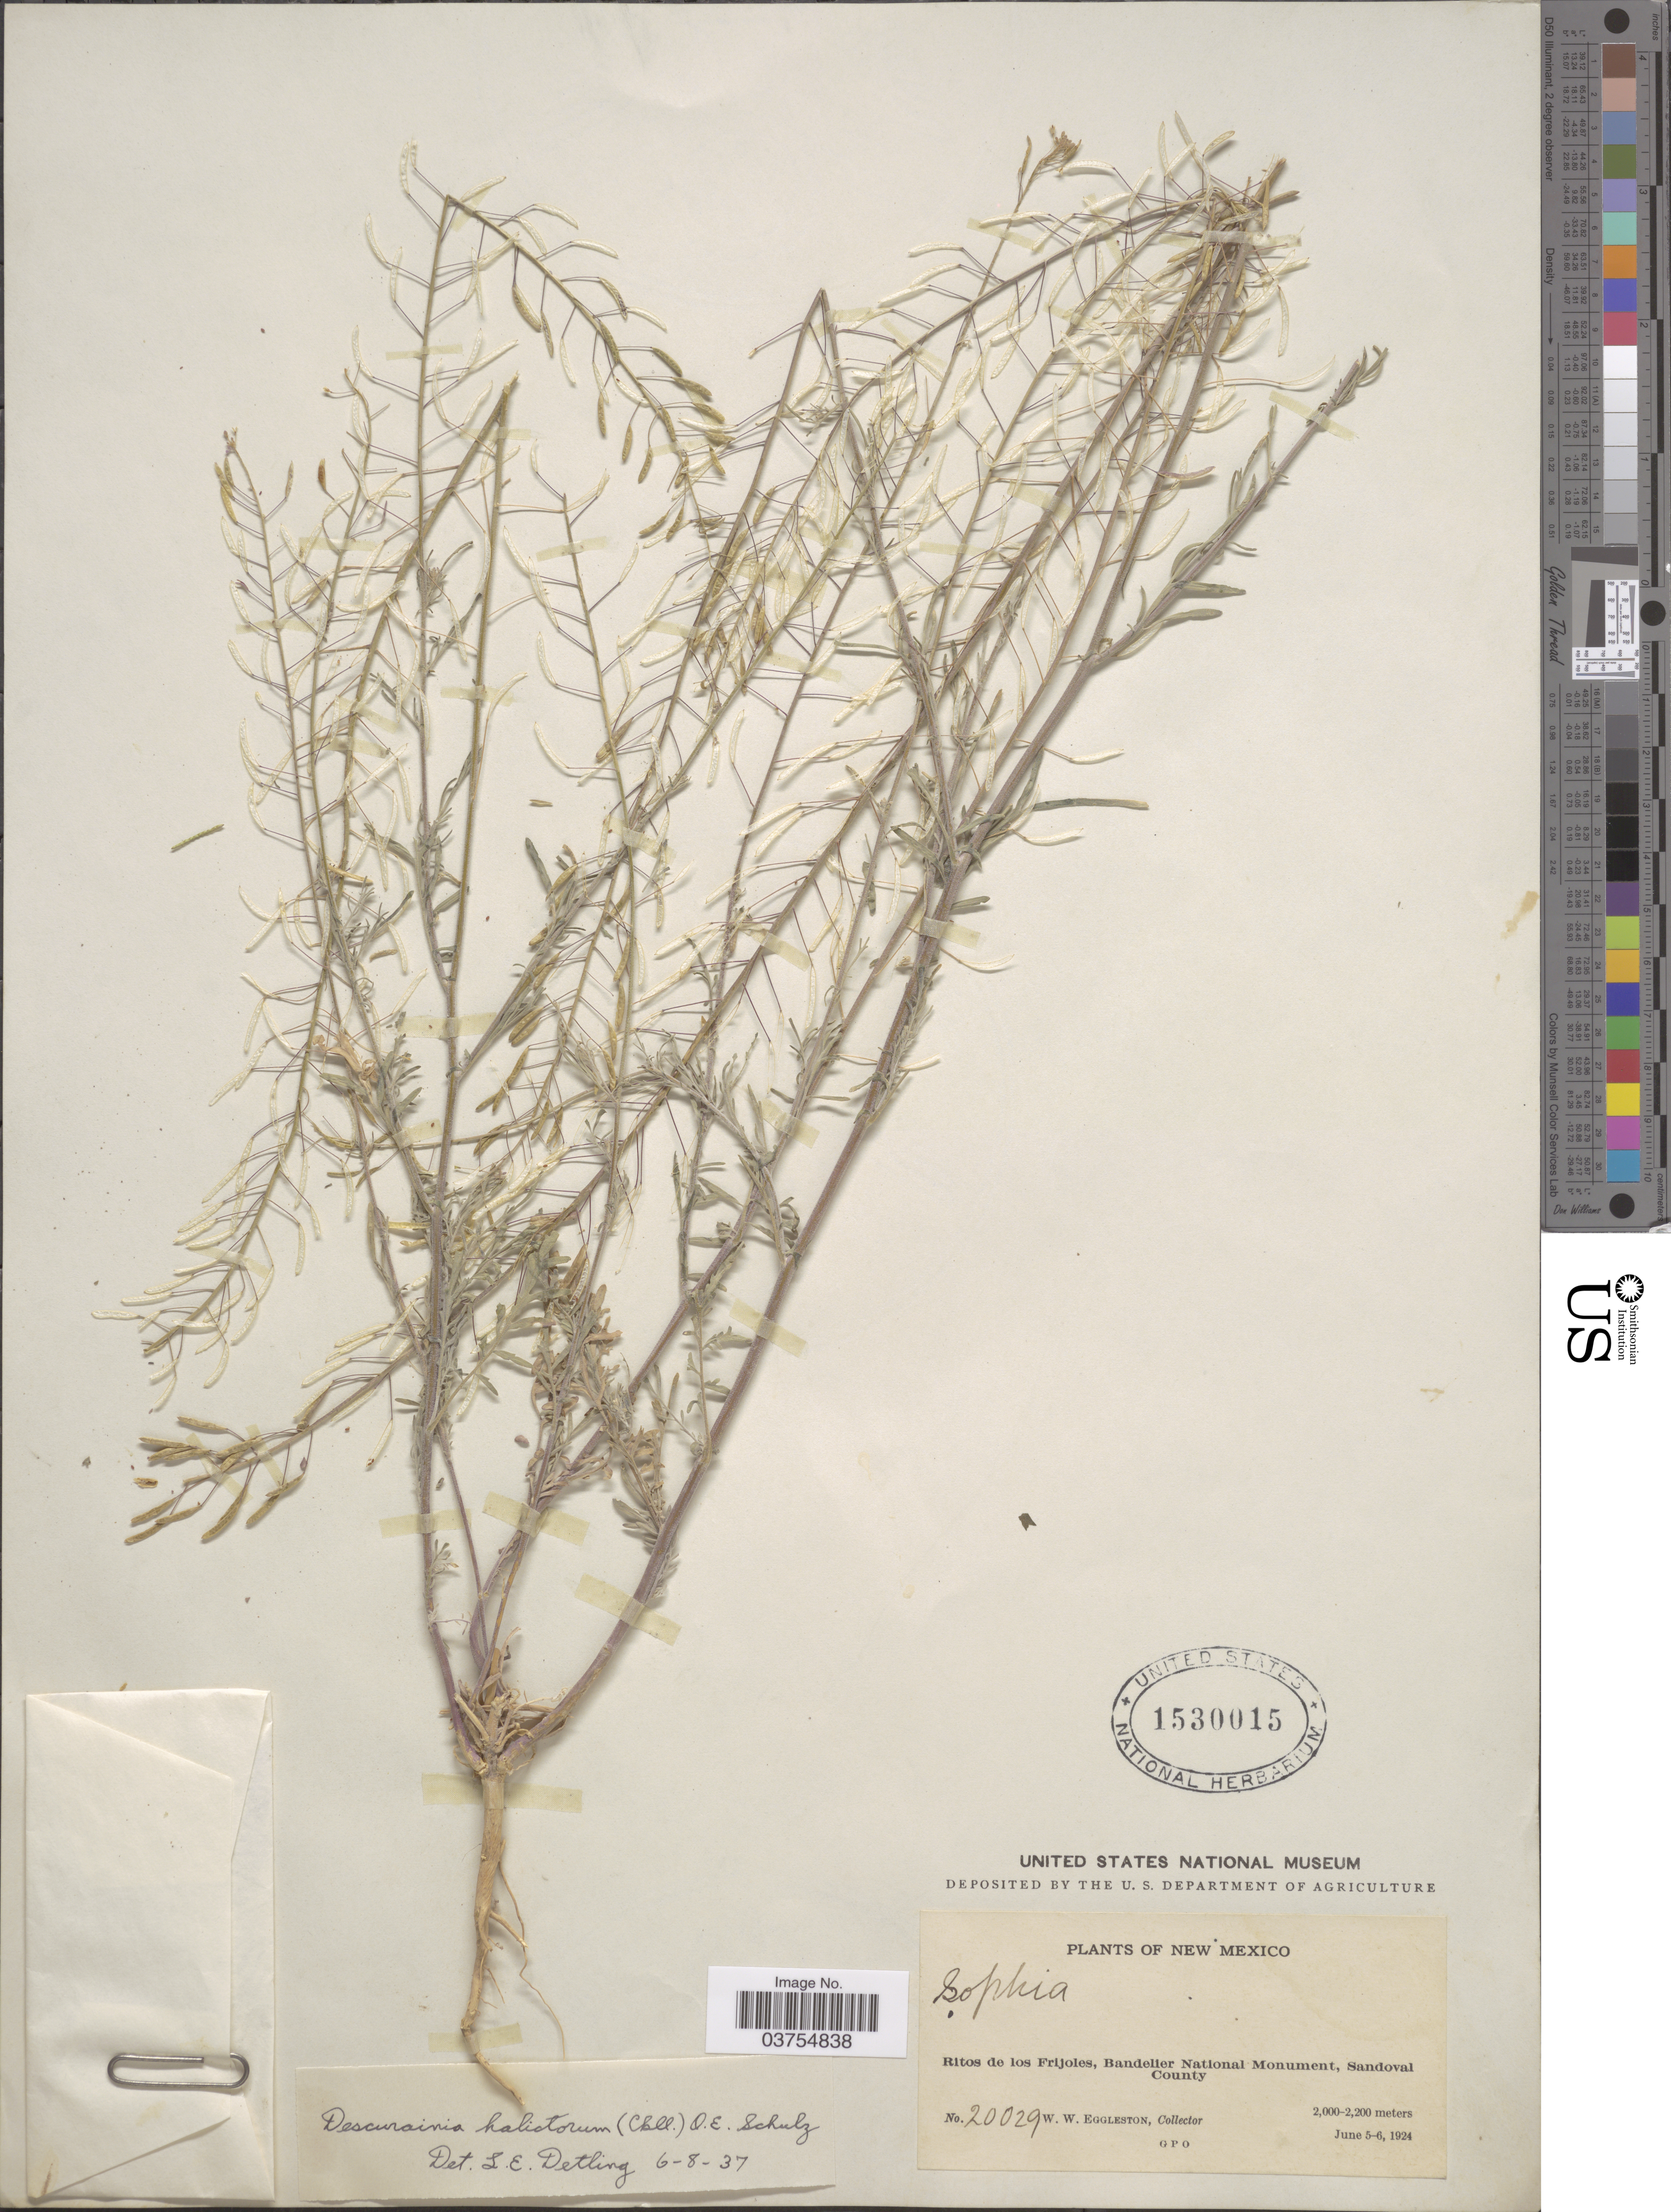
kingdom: Plantae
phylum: Tracheophyta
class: Magnoliopsida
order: Brassicales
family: Brassicaceae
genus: Descurainia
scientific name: Descurainia pinnata subsp. halictorum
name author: (Cockerell) Detling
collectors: W. W. Eggleston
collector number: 20029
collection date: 1924-06-05/1924-06-06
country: United States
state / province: New Mexico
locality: Ritos de los Frijoles, Bandelier National Monument, Sandoval County.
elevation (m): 2000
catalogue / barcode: US 1530015